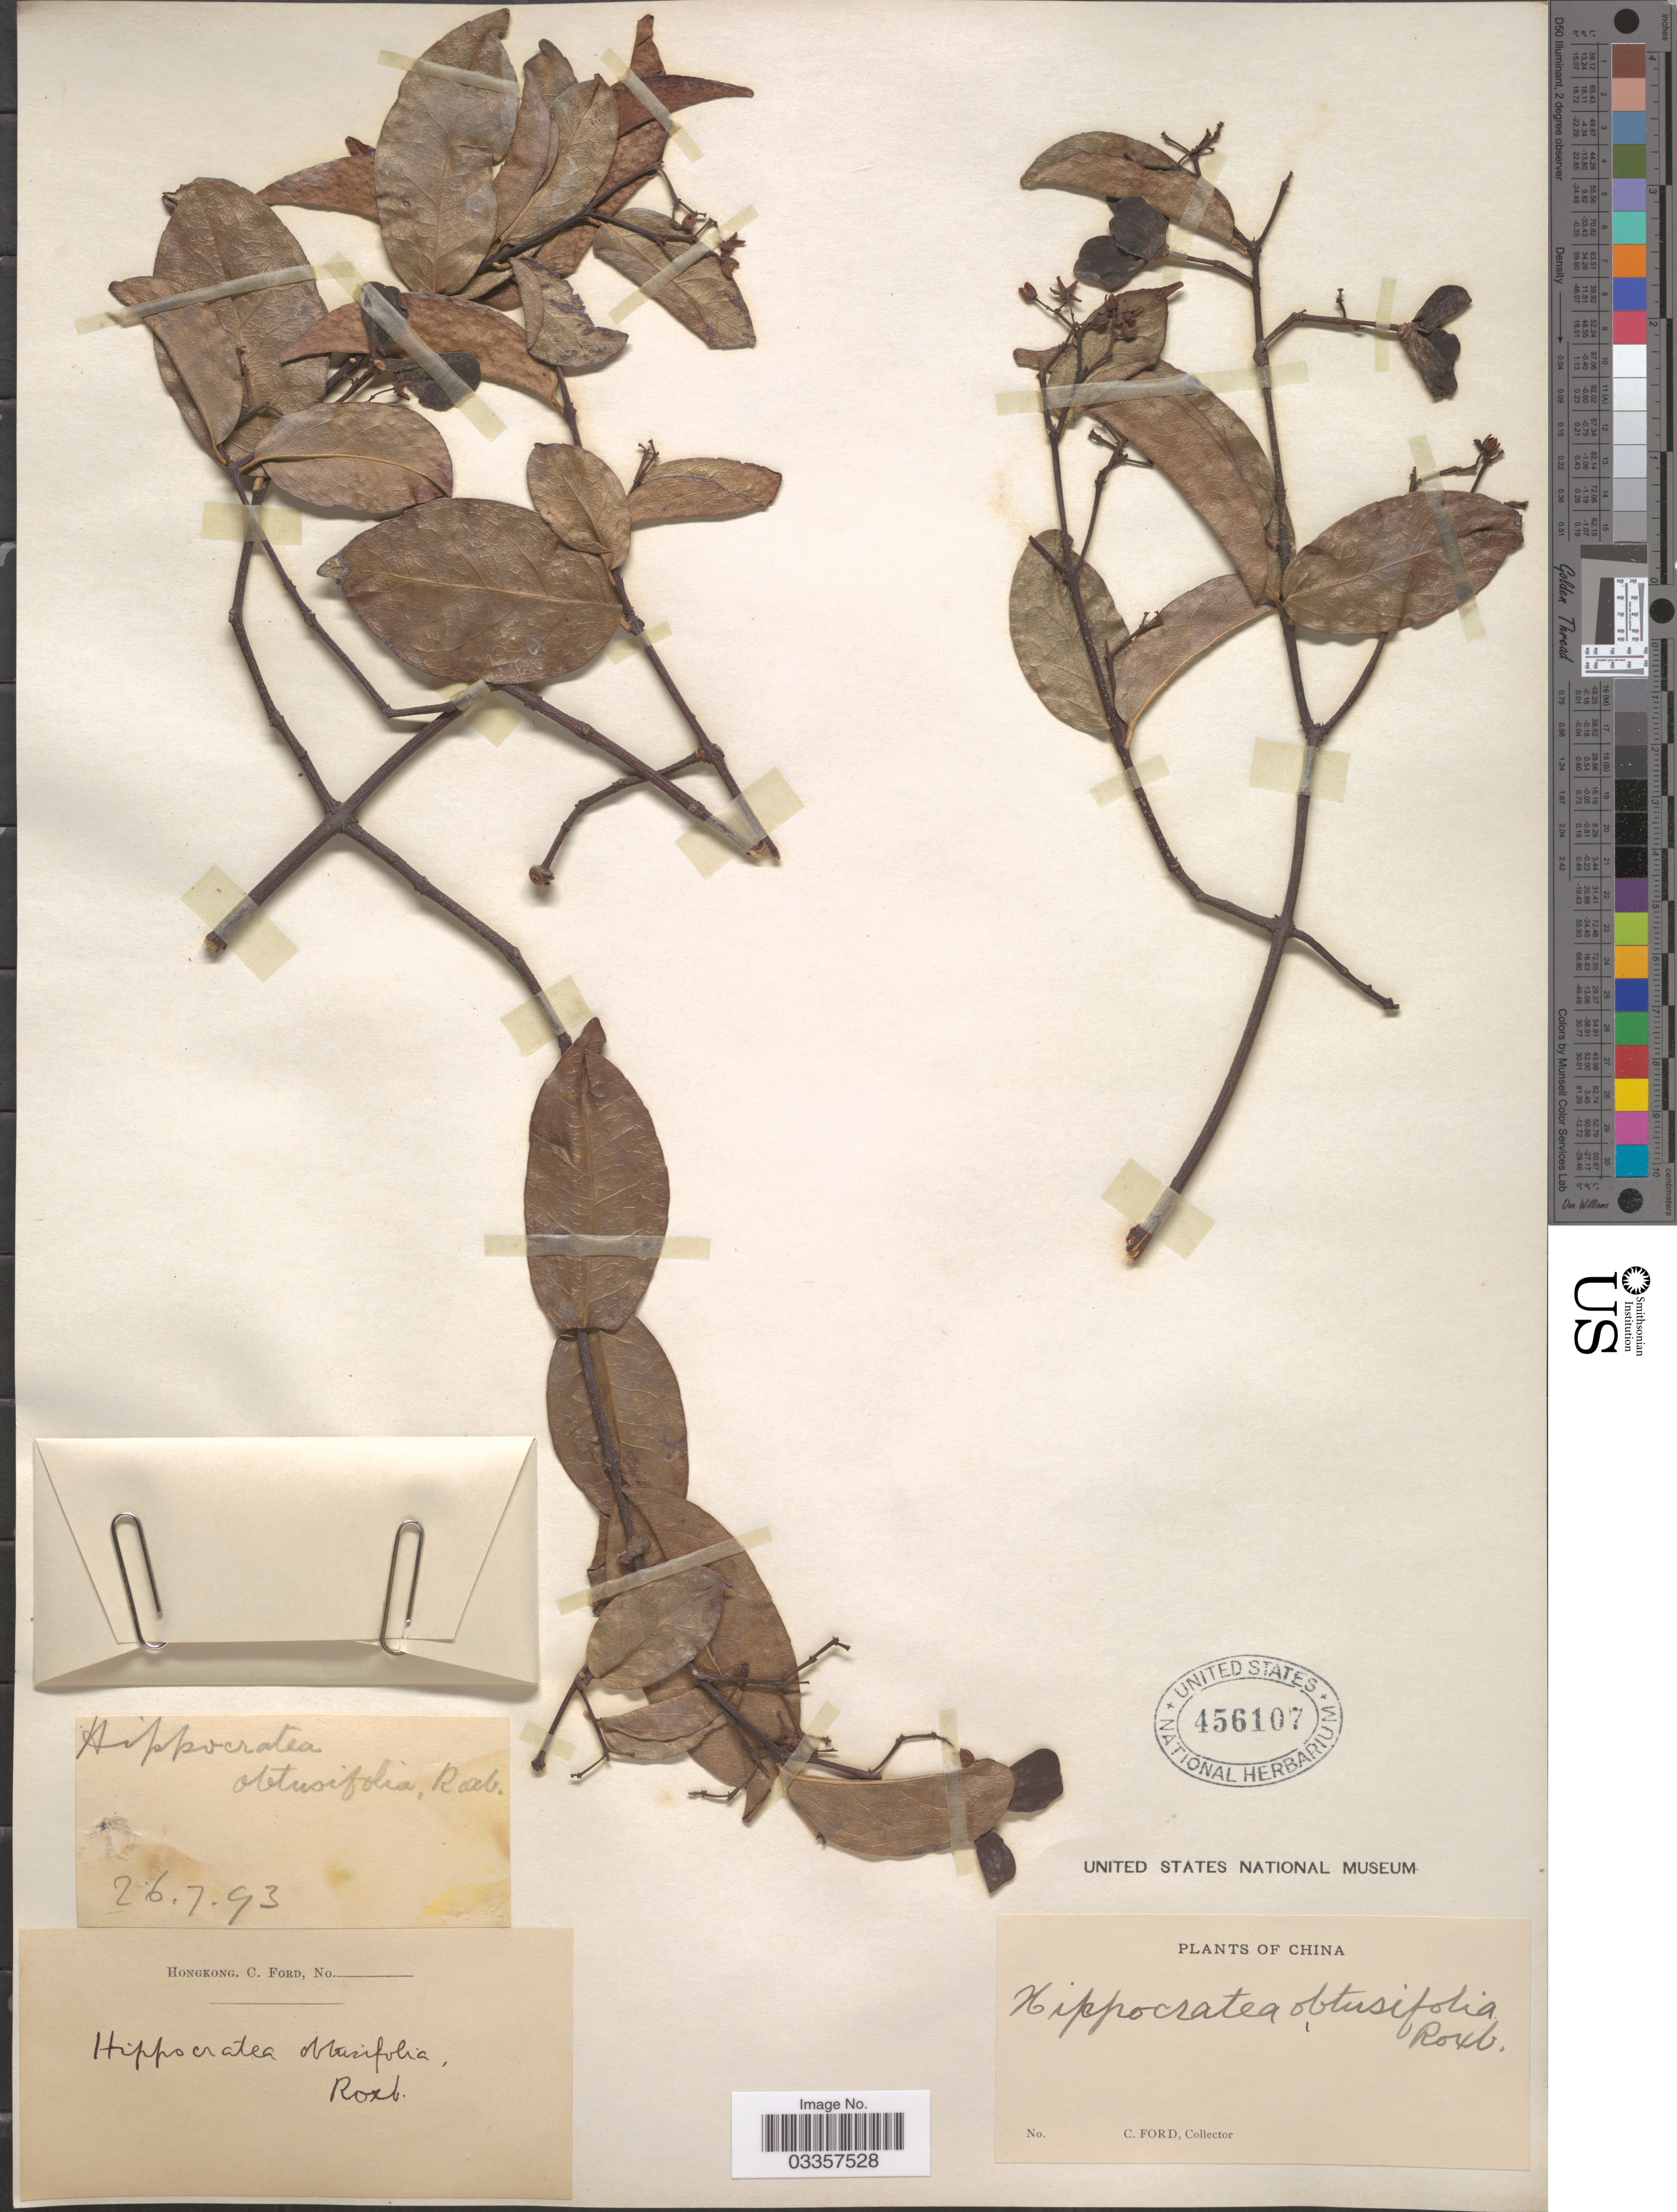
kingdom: Plantae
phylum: Tracheophyta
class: Magnoliopsida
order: Celastrales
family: Celastraceae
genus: Hippocratea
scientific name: Hippocratea obtusifolia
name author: Merr.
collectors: C. Ford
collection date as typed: Transcribed d/m/y: 26/7/93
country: China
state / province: Hong Kong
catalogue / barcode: US 456107